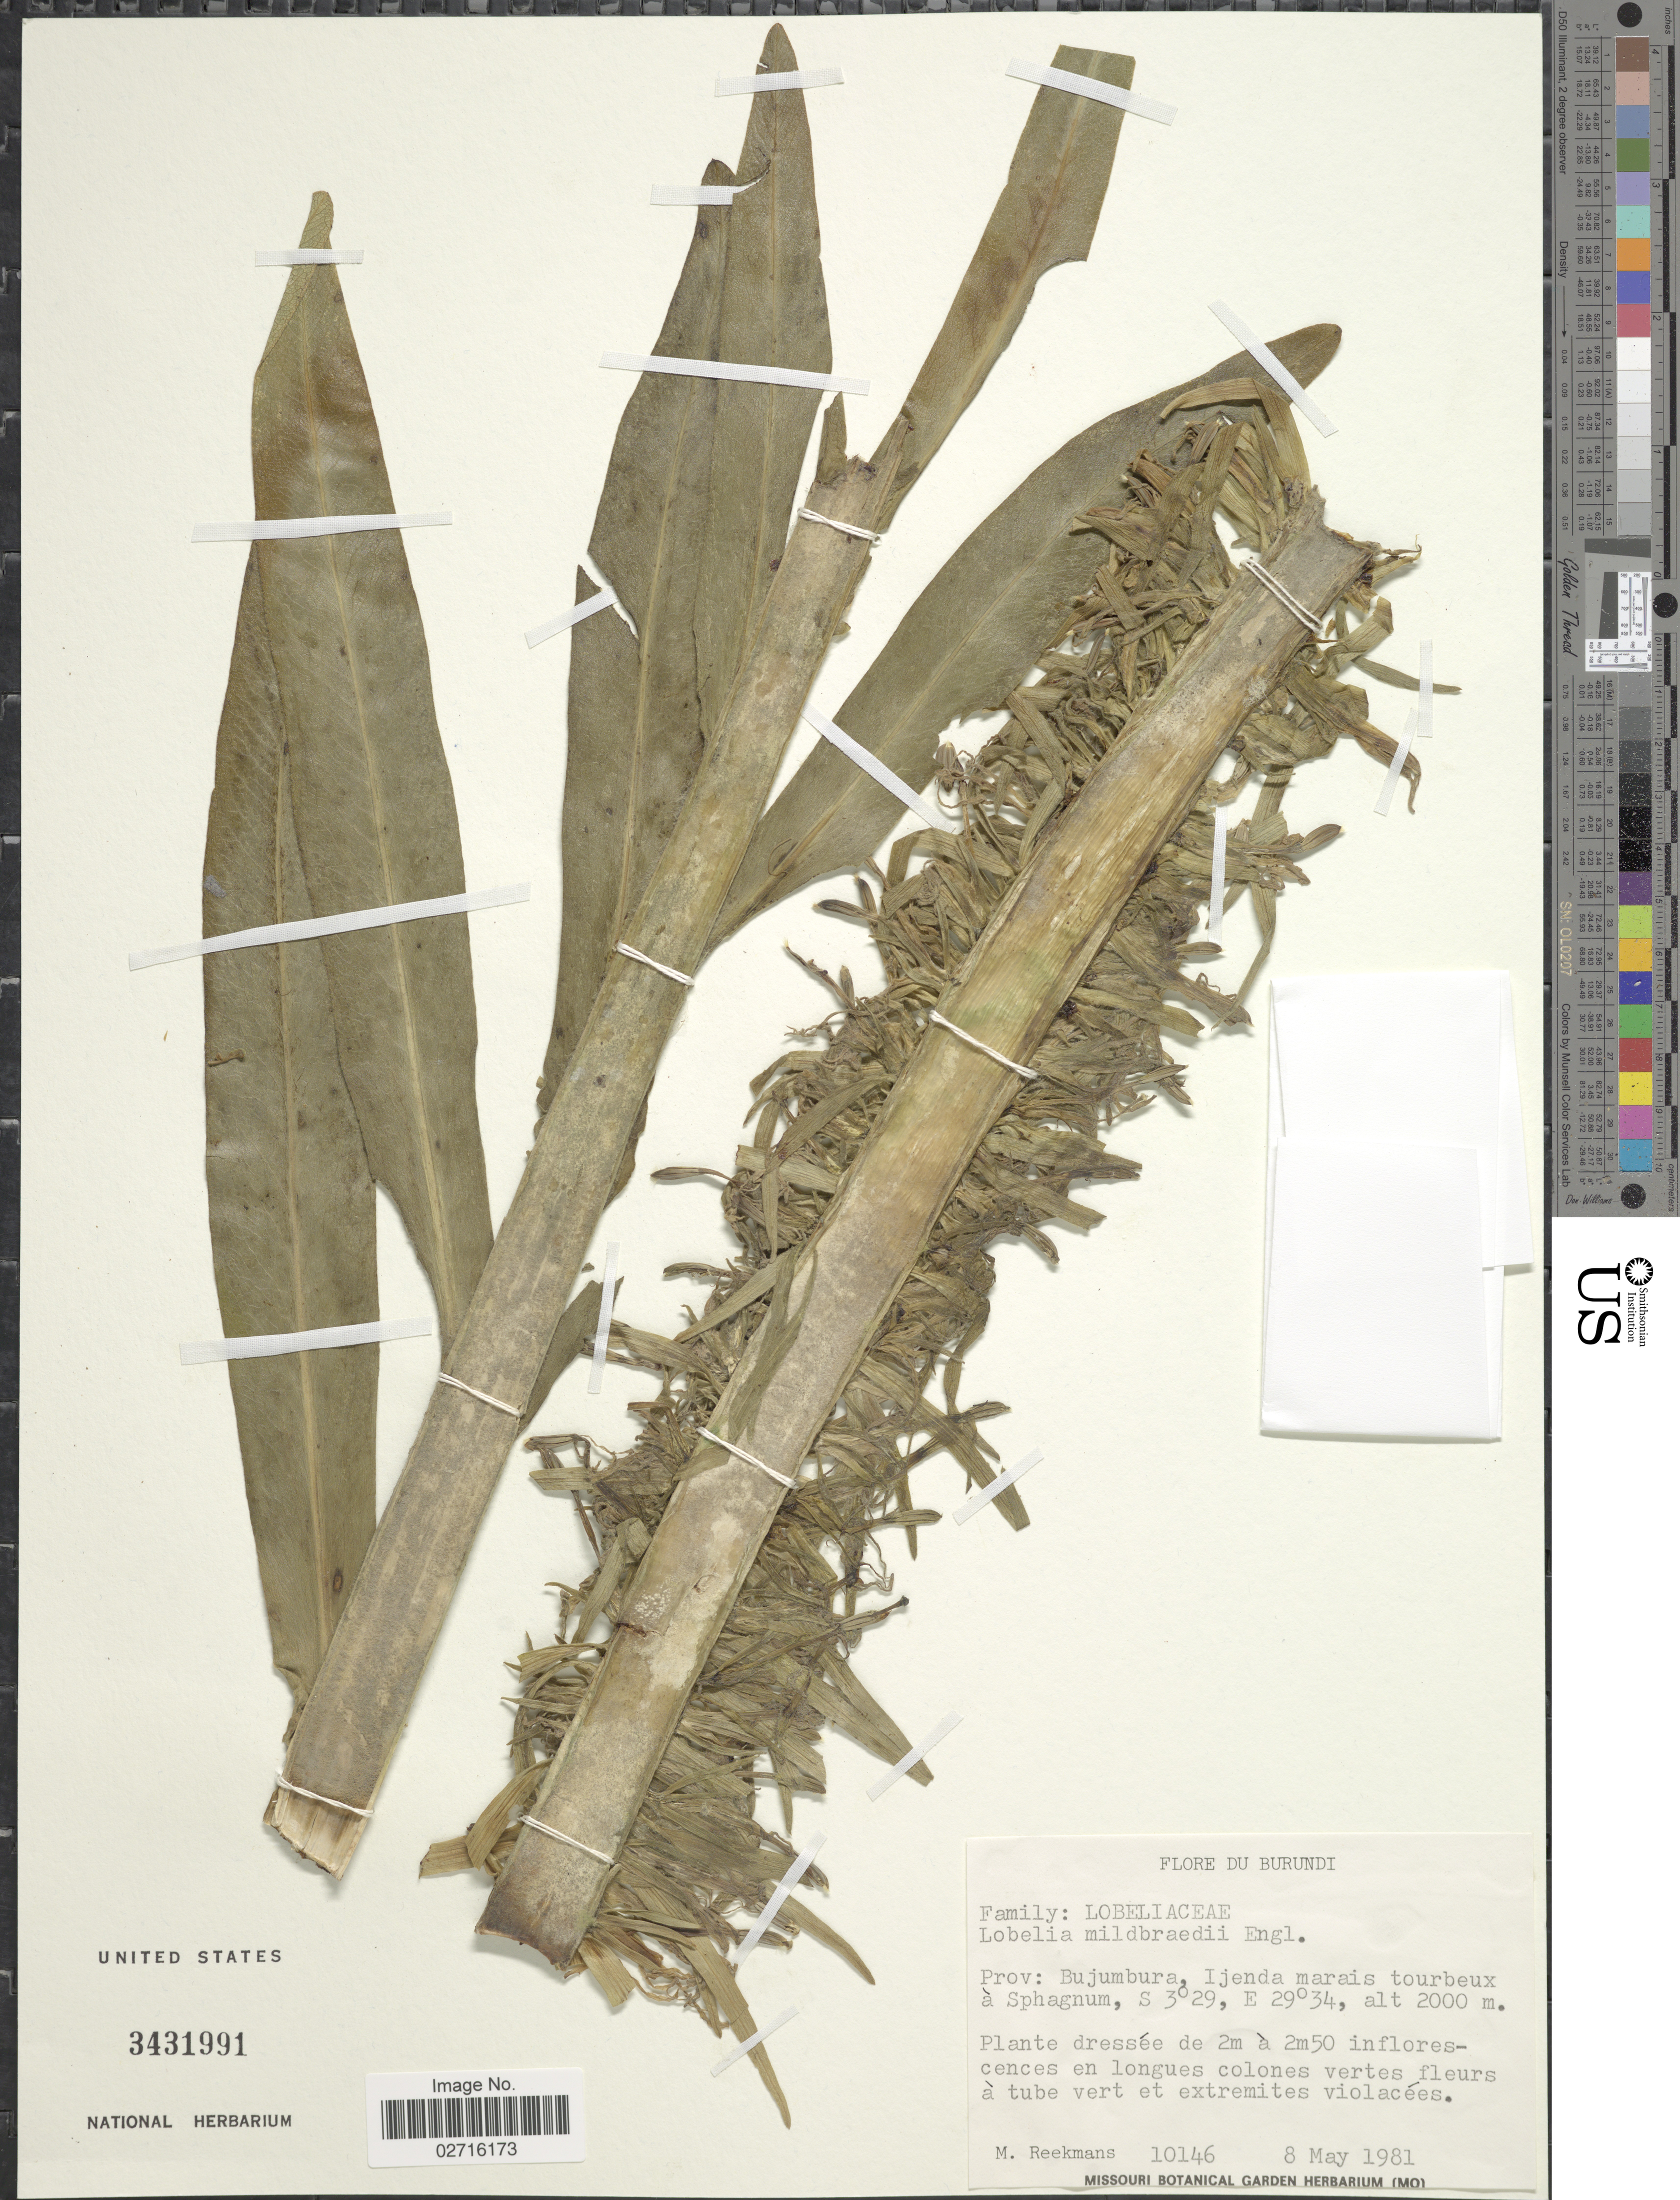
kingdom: Plantae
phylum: Tracheophyta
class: Magnoliopsida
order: Asterales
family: Campanulaceae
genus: Lobelia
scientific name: Lobelia mildbraedii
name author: Engl.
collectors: M. Reekmans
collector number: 10146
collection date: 1981-05-08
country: Burundi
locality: Prov: Bujumbura, Ijenda marais tourbeux à Sphagnum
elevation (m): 2000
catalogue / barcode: US 3431991